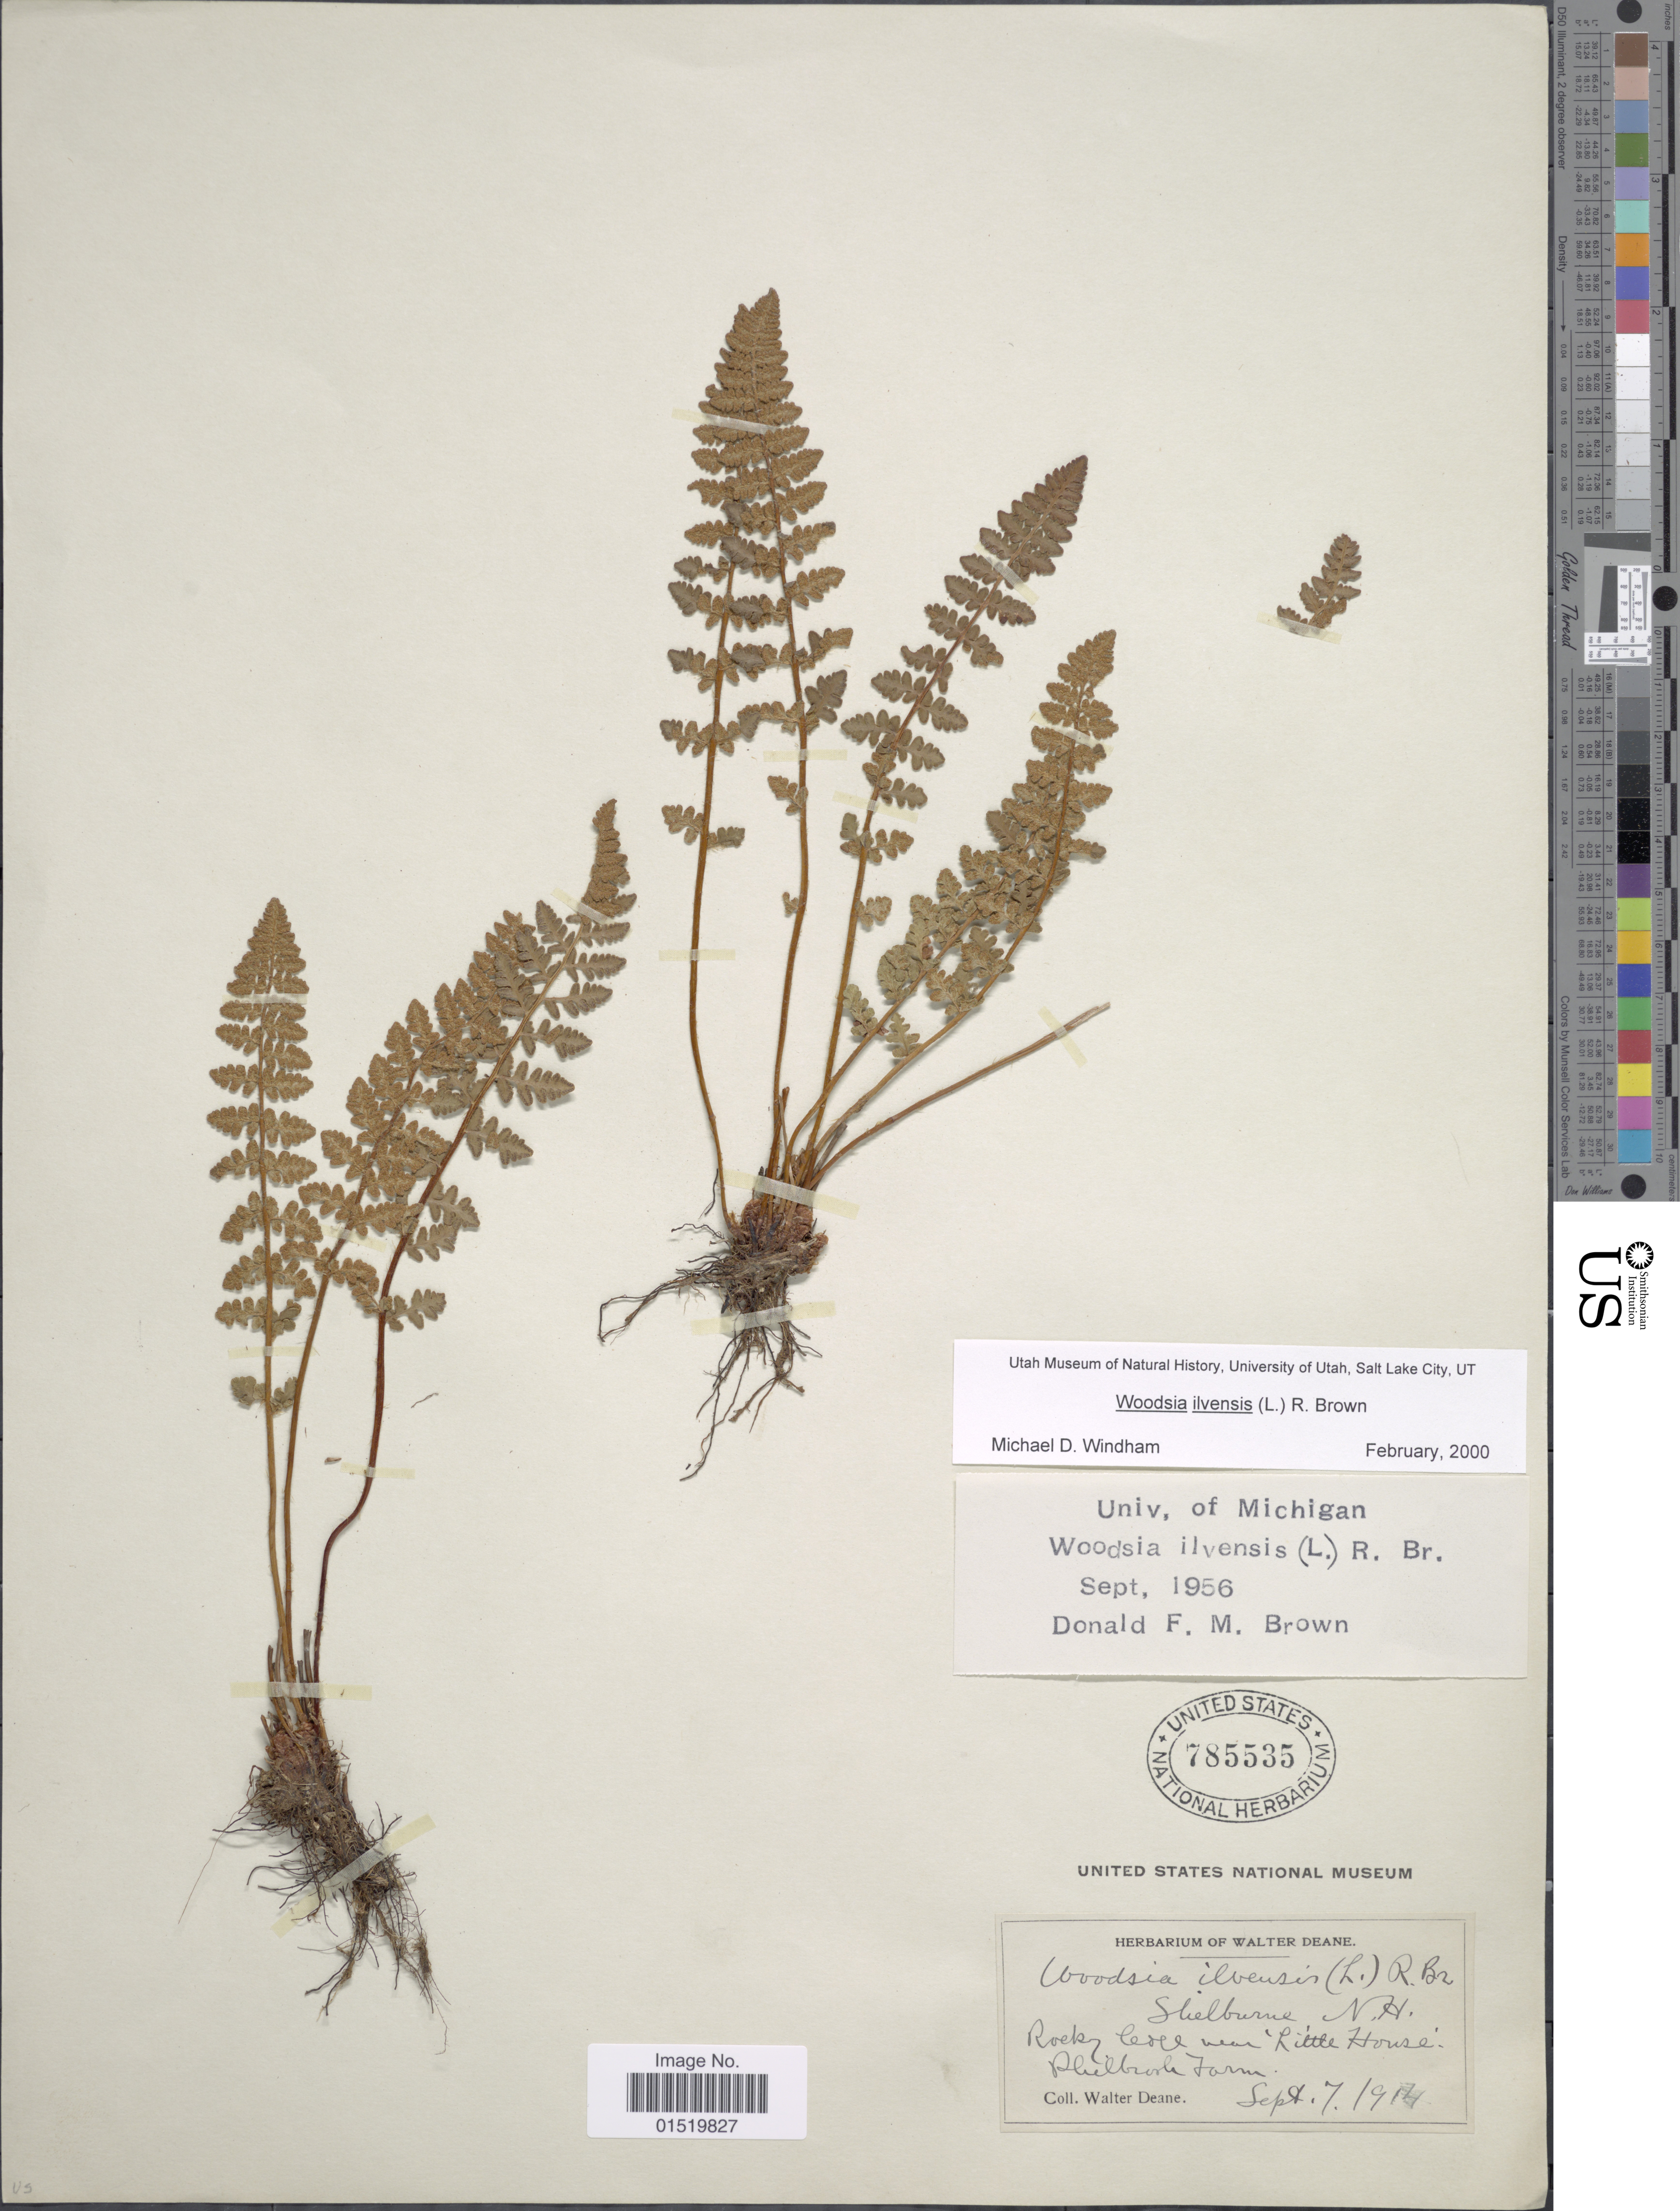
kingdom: Plantae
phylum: Tracheophyta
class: Polypodiopsida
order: Polypodiales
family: Woodsiaceae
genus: Woodsia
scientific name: Woodsia ilvensis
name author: (L.) R. Br.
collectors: W. Deane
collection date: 1914-09-07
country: United States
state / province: New Hampshire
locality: Shelbourne, Rocky ledge near 'Little House' Philbrook Farm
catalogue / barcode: US 785535